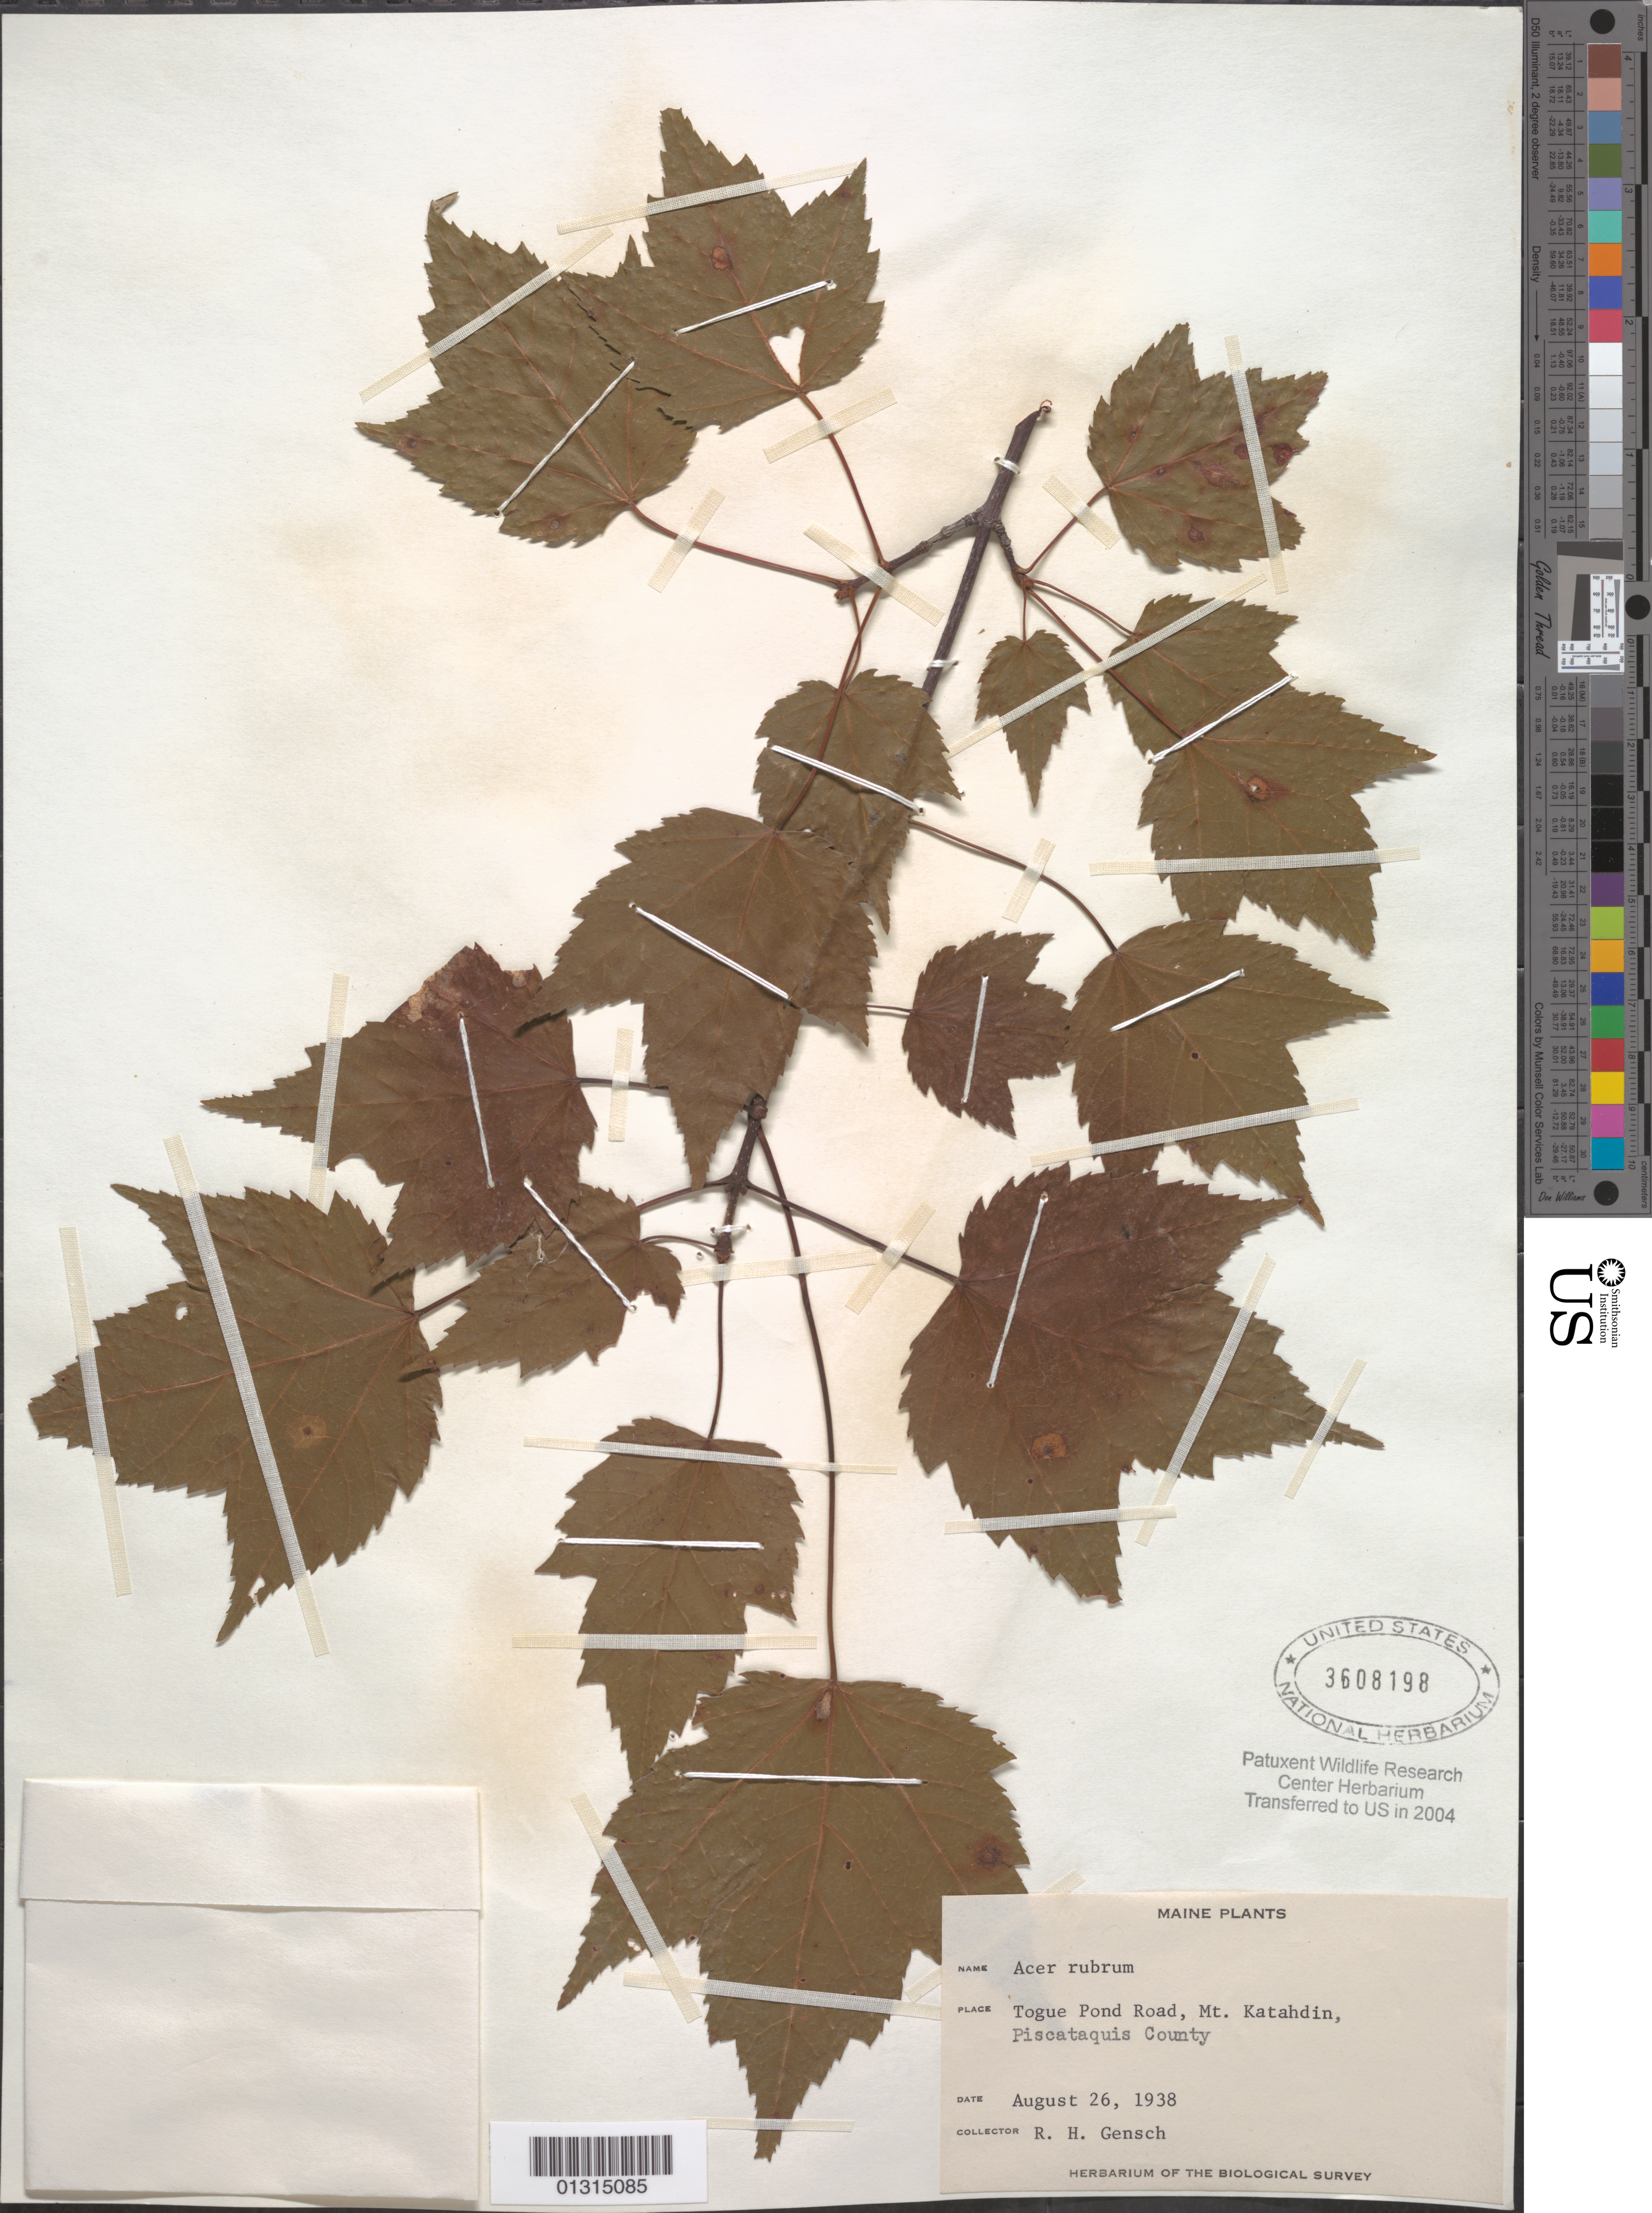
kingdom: Plantae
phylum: Tracheophyta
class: Magnoliopsida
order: Sapindales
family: Sapindaceae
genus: Acer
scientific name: Acer rubrum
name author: L.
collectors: R. Gensch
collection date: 1938-08-26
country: United States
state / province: Maine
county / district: Piscataquis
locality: Piscataquis County, Togue Pond Road, Mt. Katahdin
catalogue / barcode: US 3608198